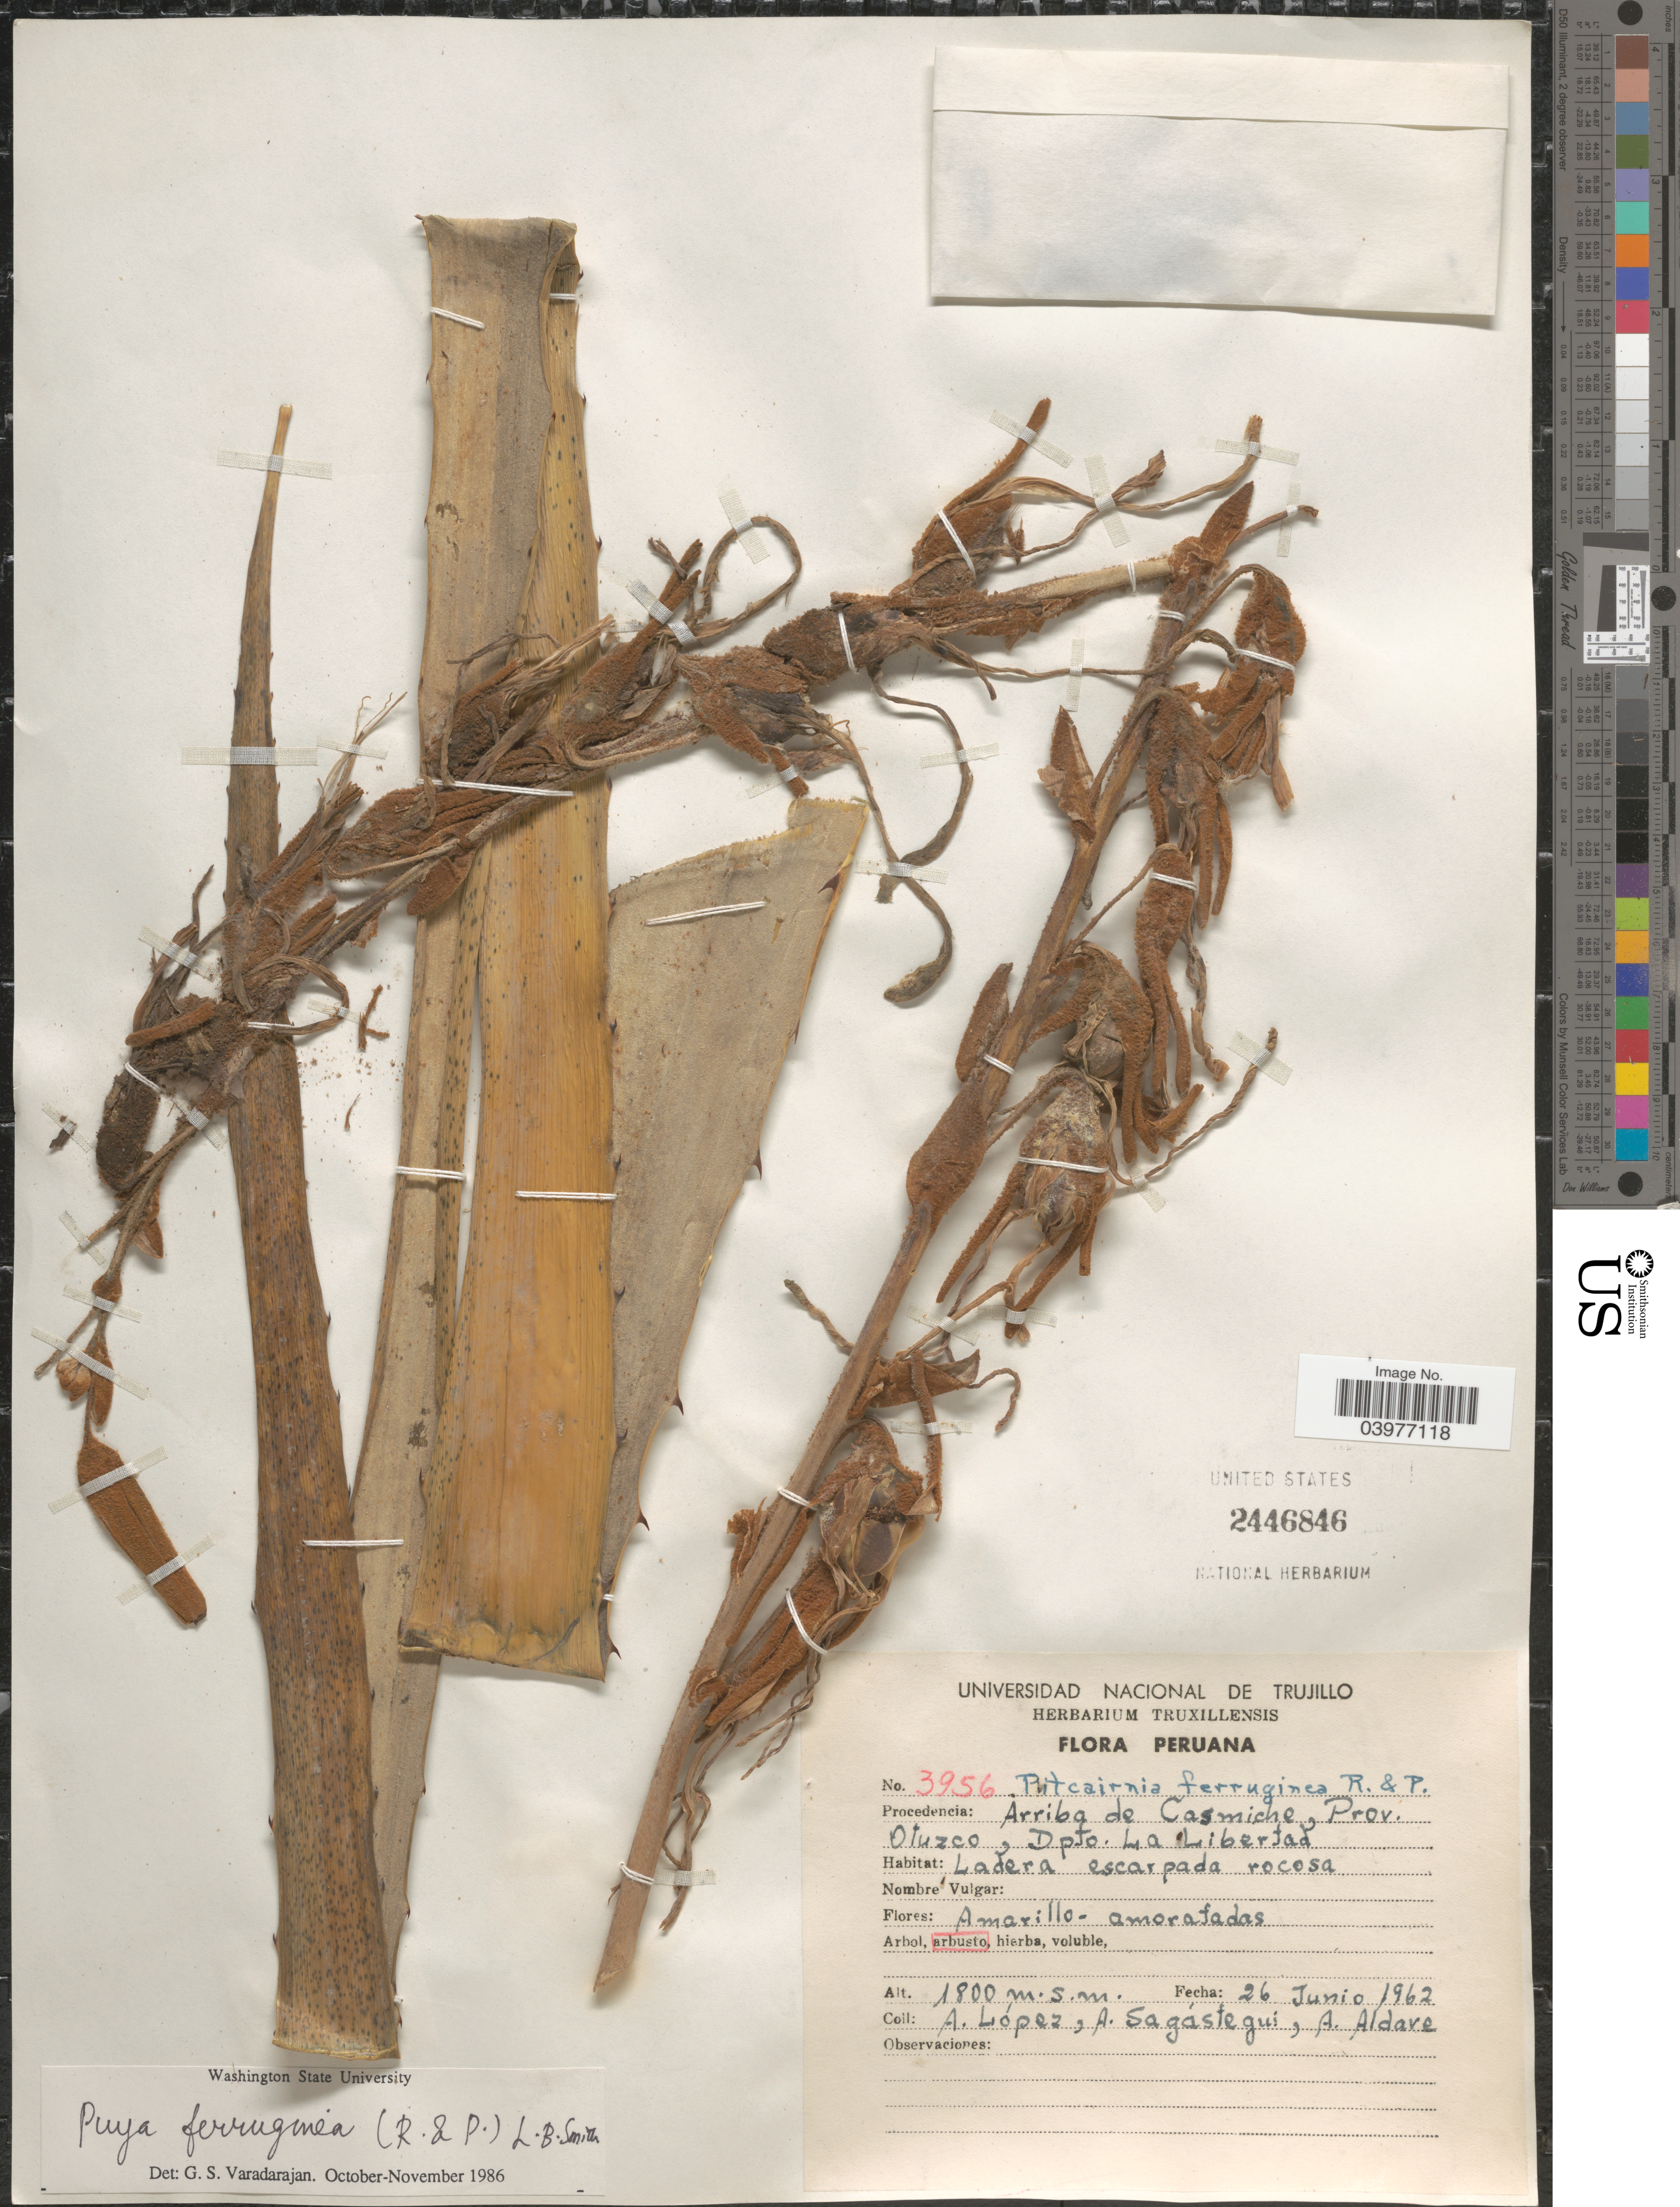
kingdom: Plantae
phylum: Tracheophyta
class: Liliopsida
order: Poales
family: Bromeliaceae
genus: Puya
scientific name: Puya ferruginea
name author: (Ruiz & Pav.) L.B. Sm.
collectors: A. López, A. Sagastegui & A. Aldave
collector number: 3956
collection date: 1962-06-26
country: Peru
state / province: La Libertad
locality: Procedencia: Arriba de Casmiche, Prov. Oluzco, Dpto. La Libertad.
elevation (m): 1800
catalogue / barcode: US 2446846